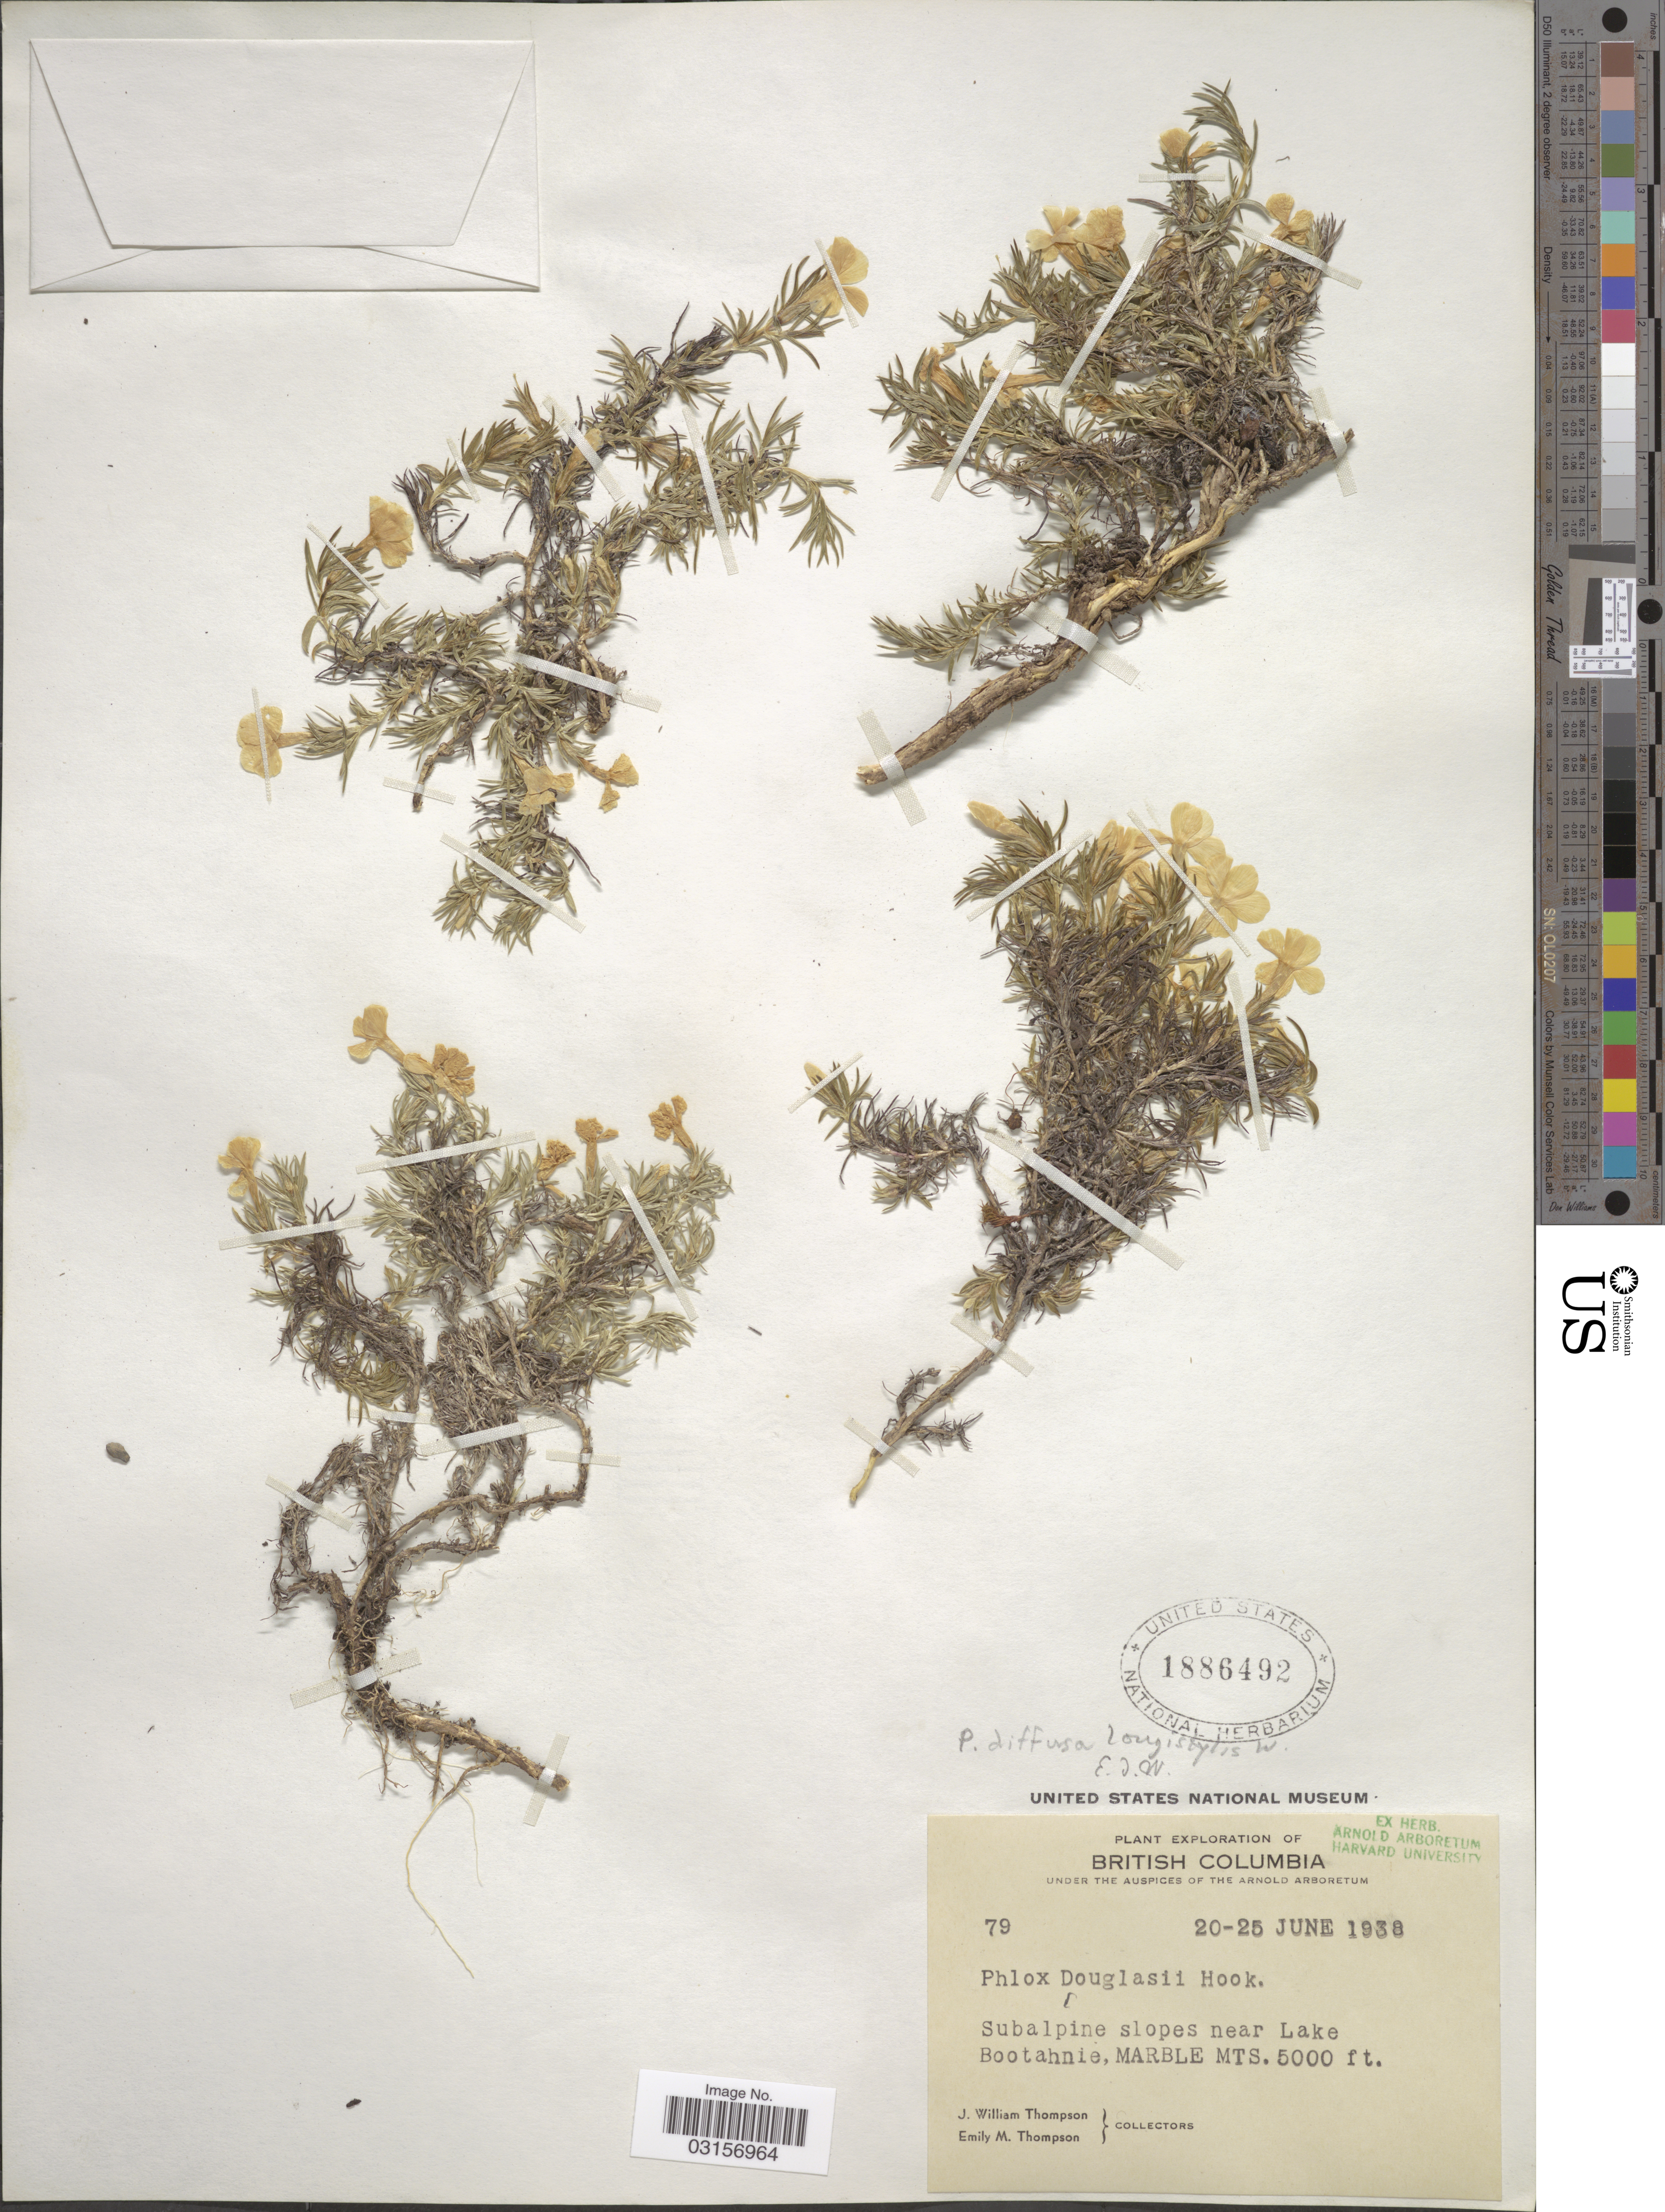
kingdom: Plantae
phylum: Tracheophyta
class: Magnoliopsida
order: Ericales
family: Polemoniaceae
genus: Phlox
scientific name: Phlox diffusa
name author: Benth.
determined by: Mayfield, M. H.; Ferguson, C. J.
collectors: J. W. Thompson & E. M. Thompson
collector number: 79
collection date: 1938-06-20/1938-06-25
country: Canada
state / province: British Columbia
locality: Subalpine slopes near Lake Bootahnie, Marble Mts.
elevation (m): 1524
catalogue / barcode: US 1886492